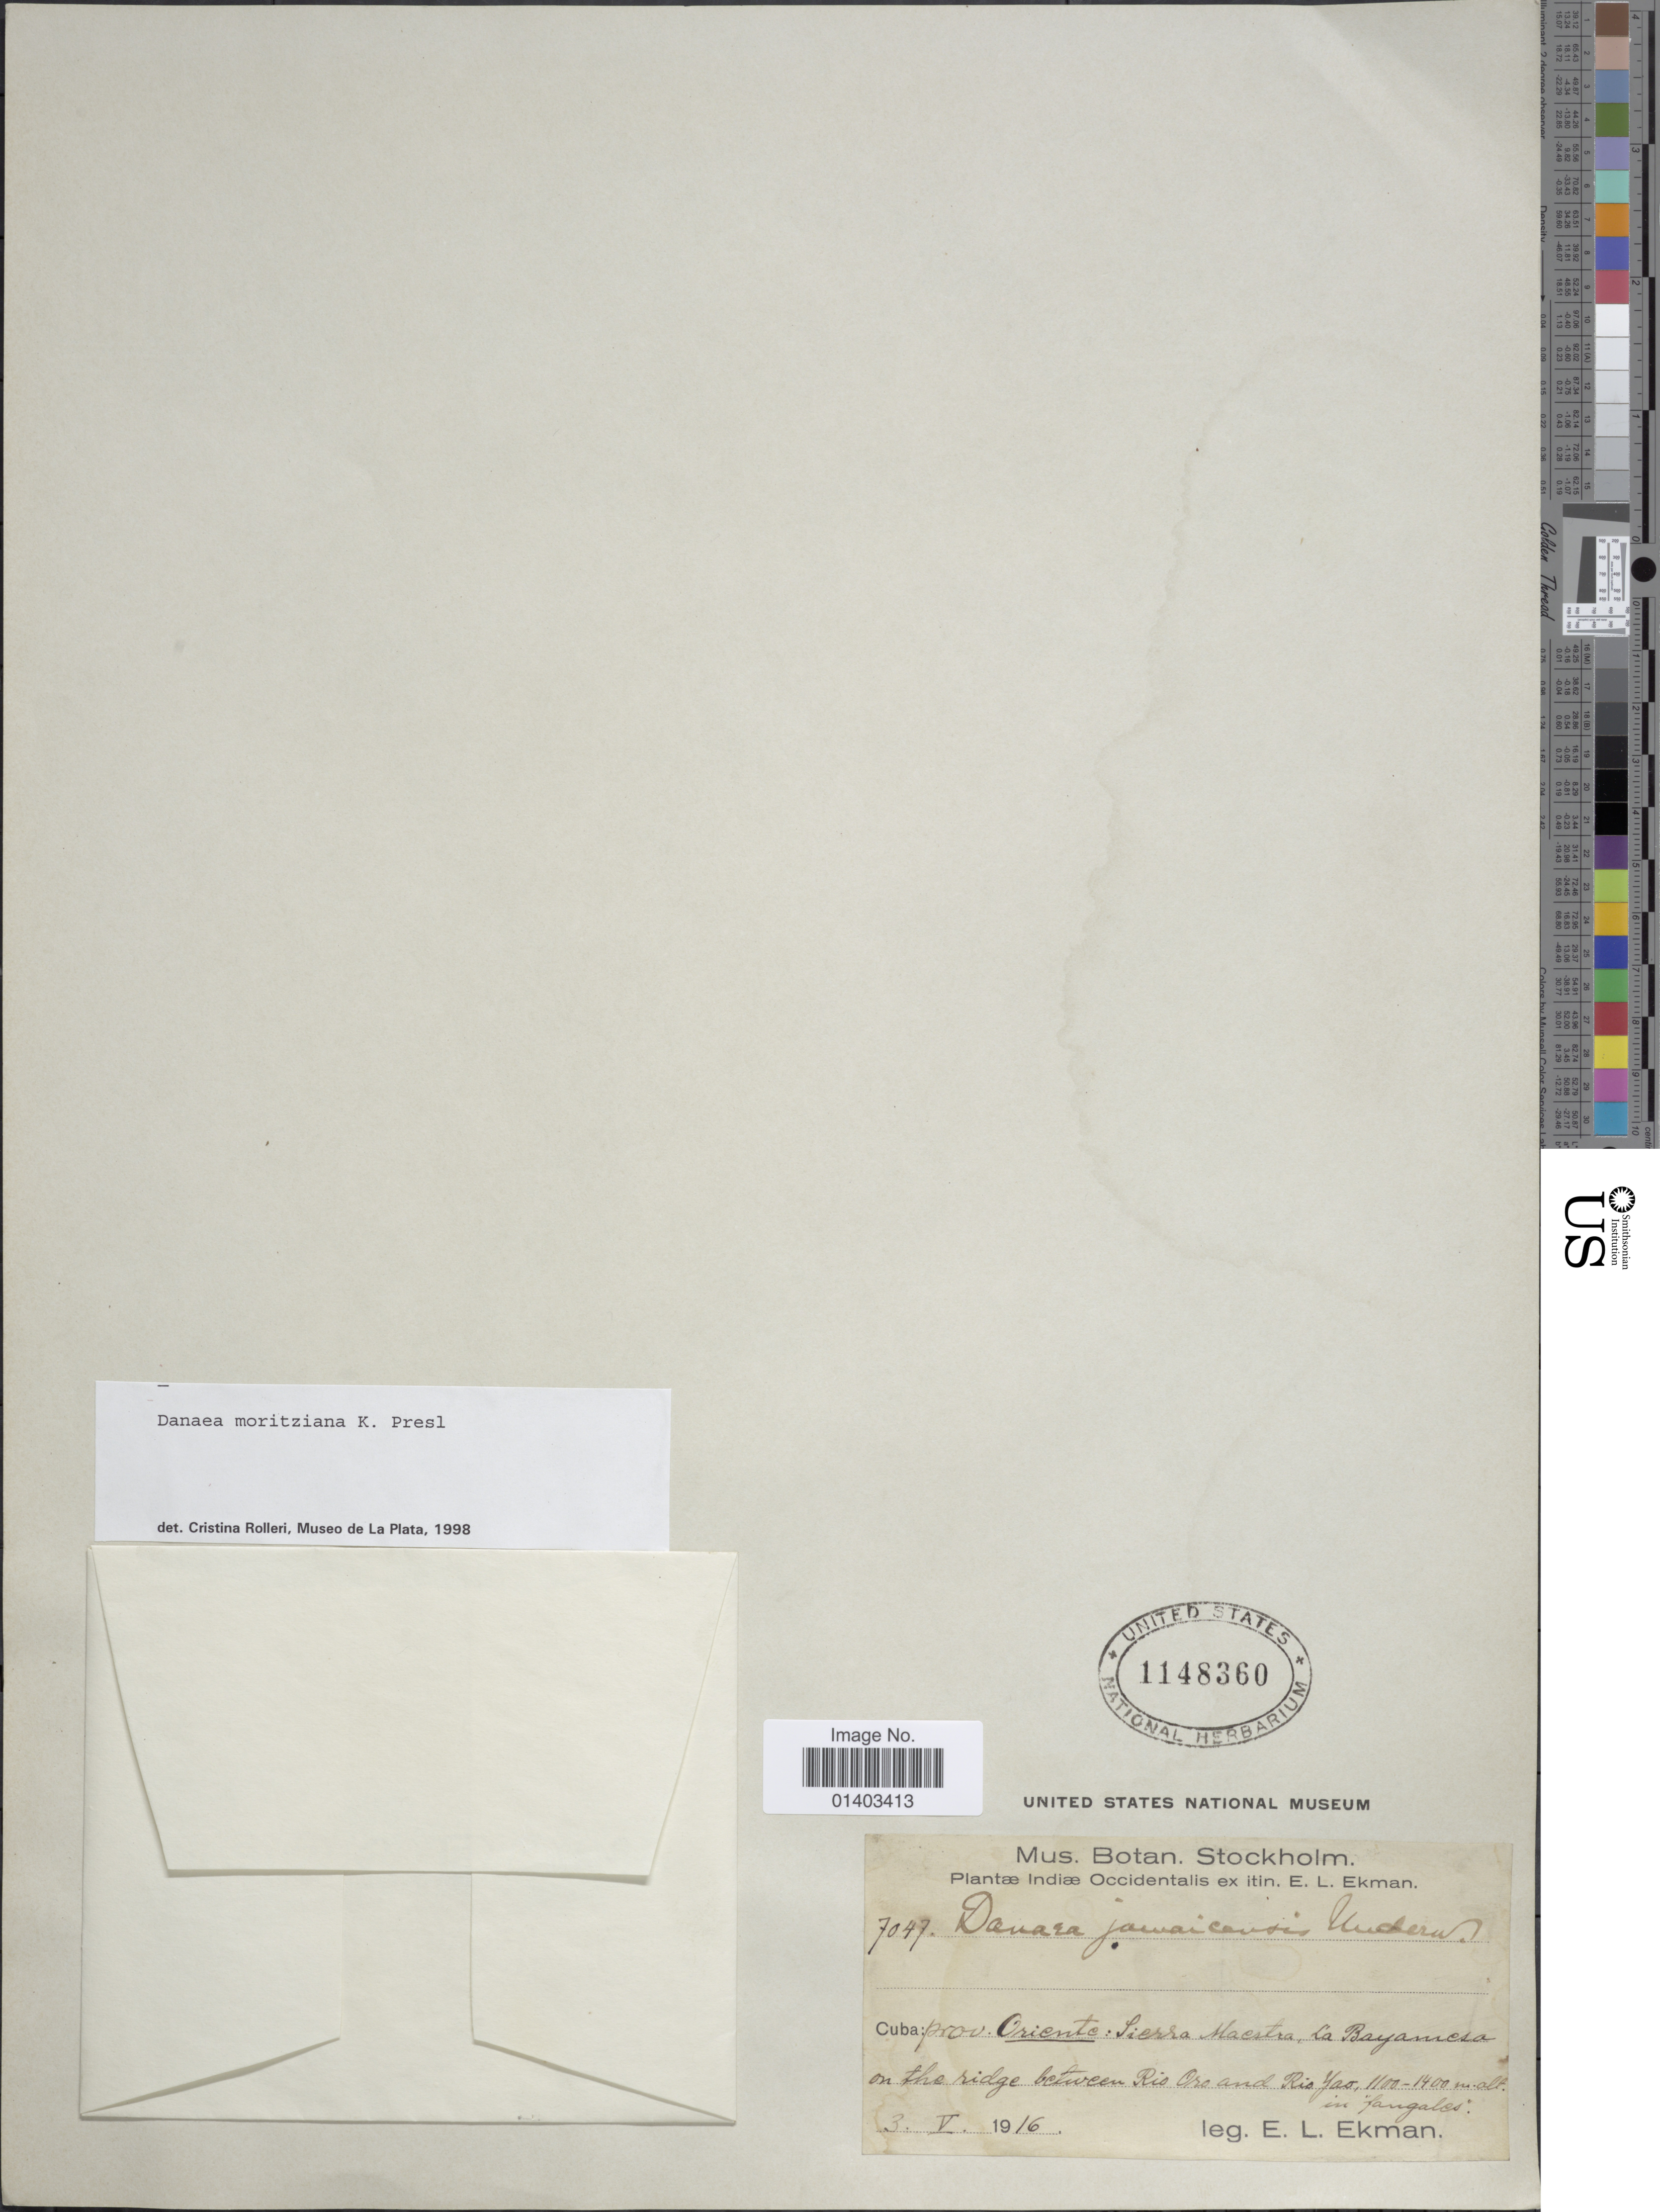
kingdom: Plantae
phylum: Tracheophyta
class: Polypodiopsida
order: Marattiales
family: Marattiaceae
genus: Danaea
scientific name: Danaea moritziana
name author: C. Presl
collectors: E. L. Ekman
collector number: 7047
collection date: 1916-04-03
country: Cuba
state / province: Oriente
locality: Sierra Maestra, la Bayamesa on the ridge between Rio Ore and Rio Yao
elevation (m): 1100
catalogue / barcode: US 1148360